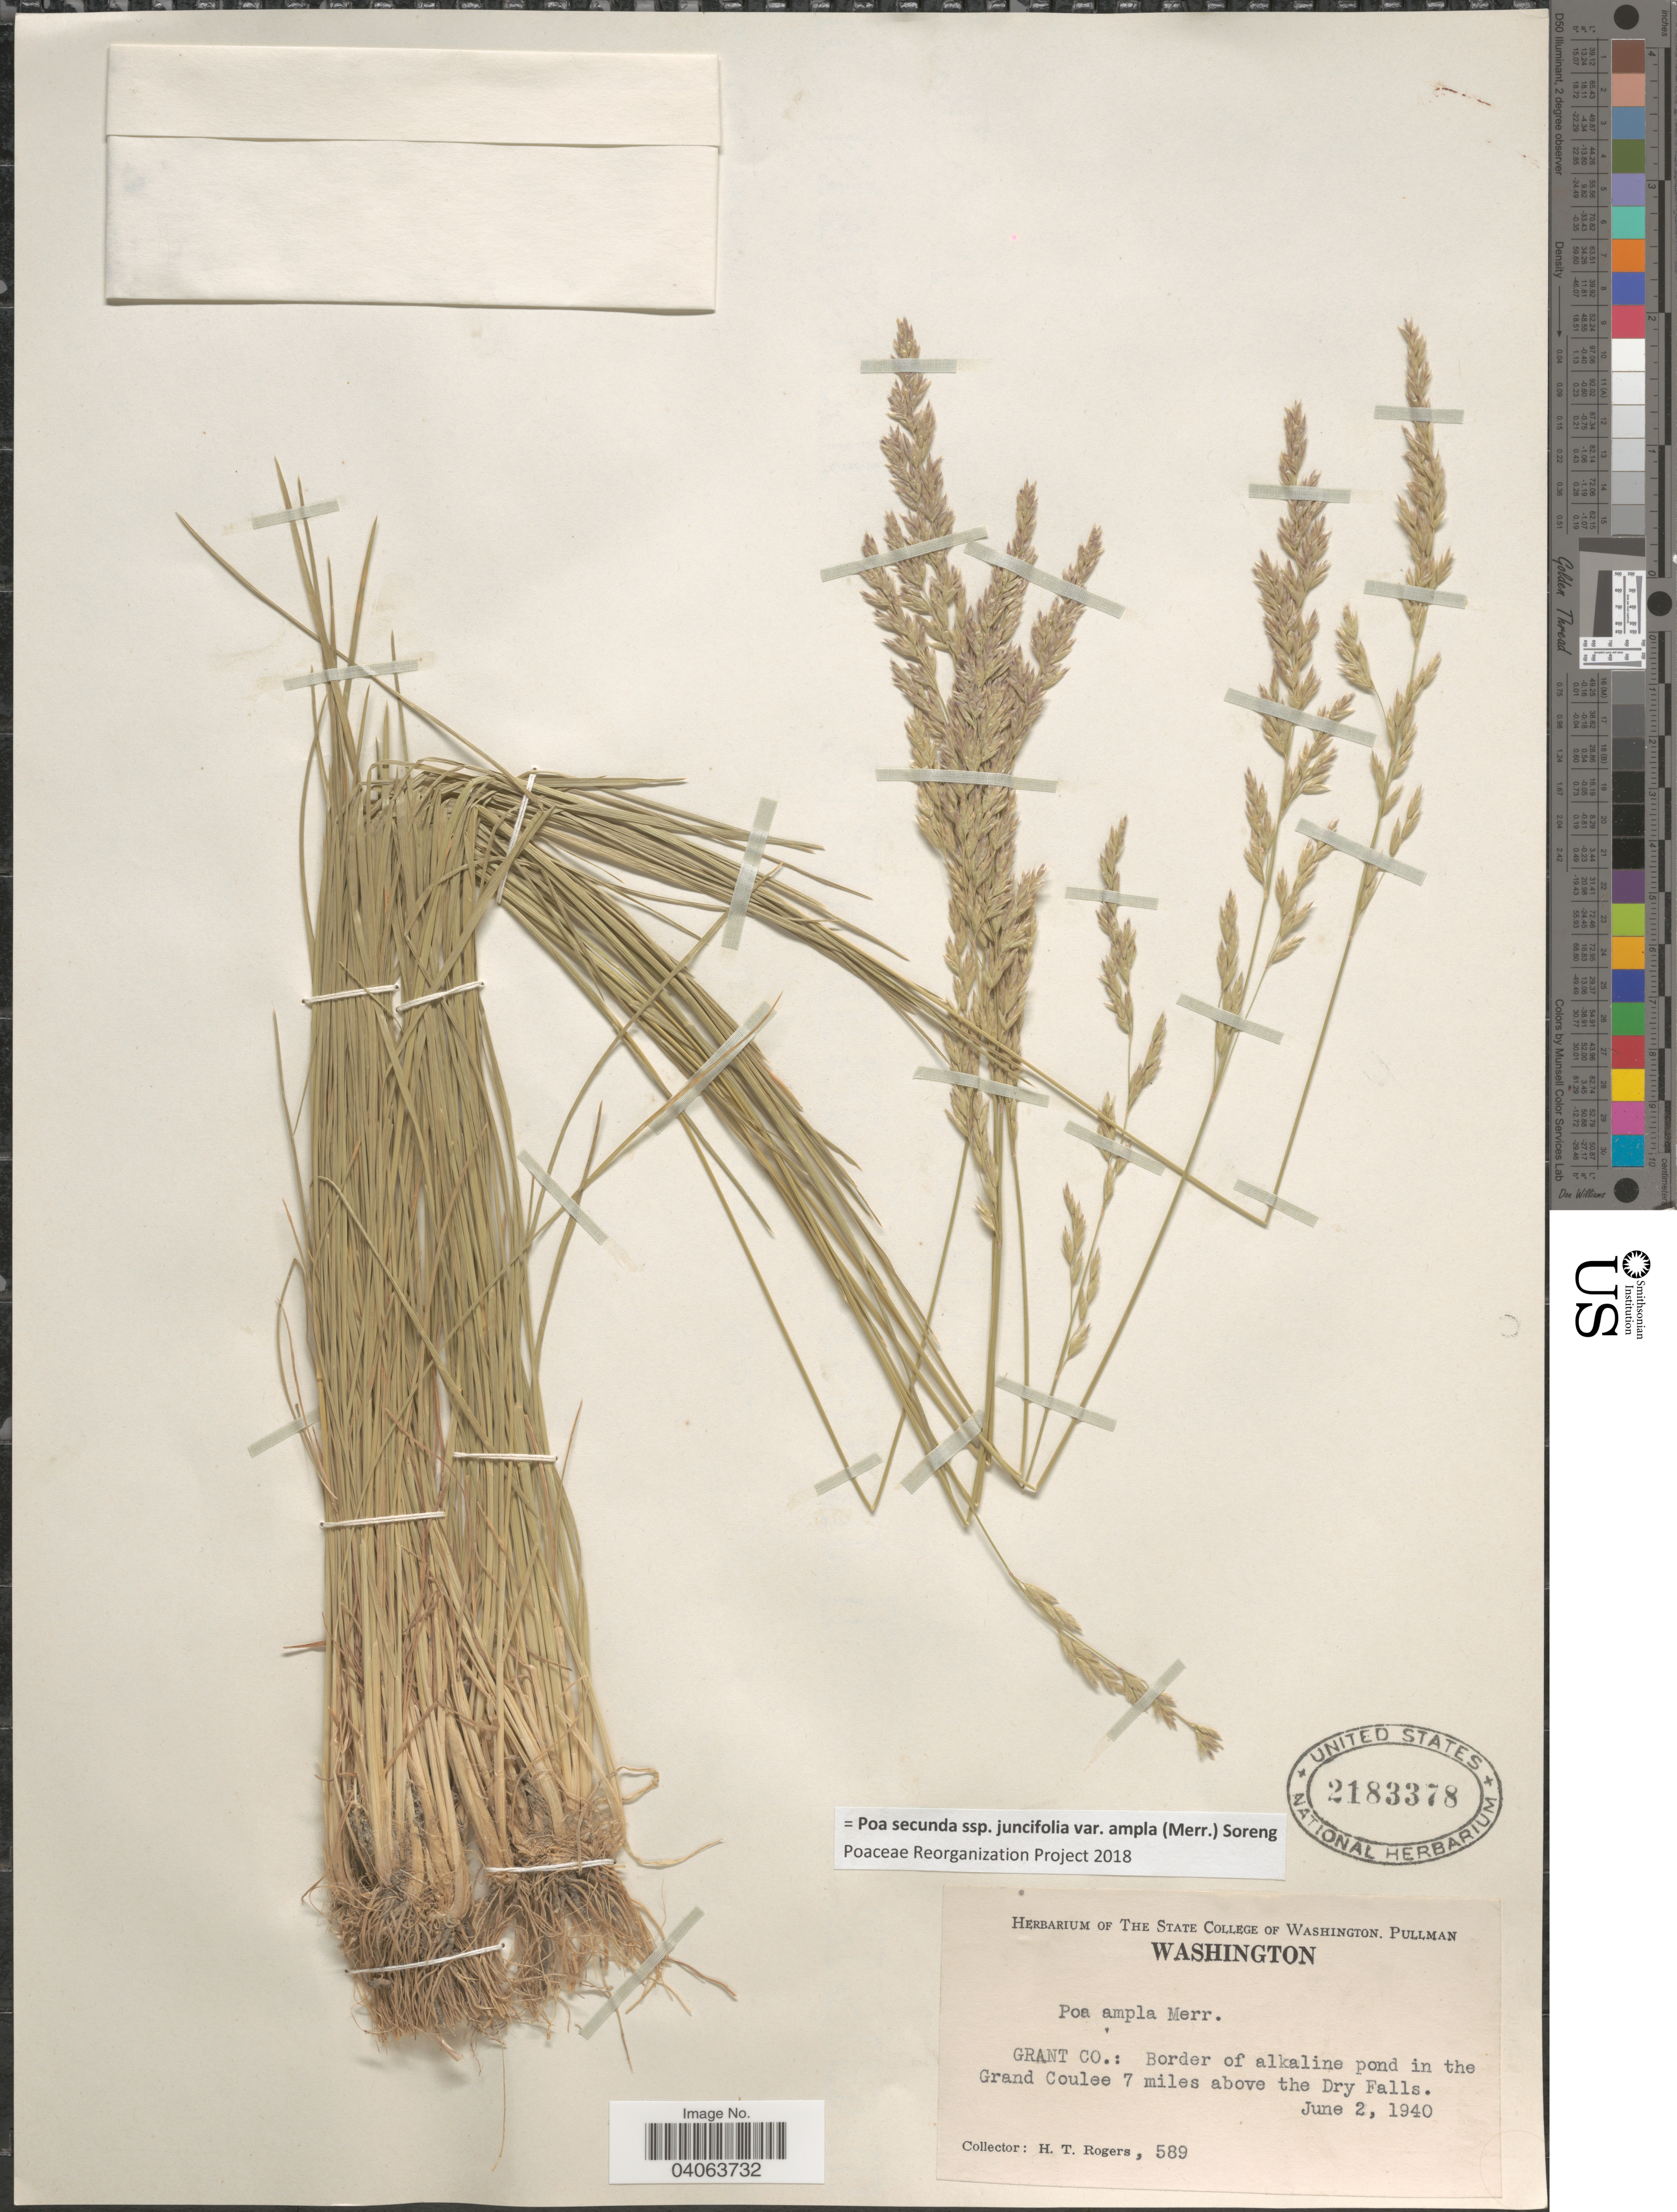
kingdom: Plantae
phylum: Tracheophyta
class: Liliopsida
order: Poales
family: Poaceae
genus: Poa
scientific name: Poa secunda subsp. juncifolia var. ampla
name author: (Merr.) Soreng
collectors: H. Rogers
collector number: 589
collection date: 1940-06-02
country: United States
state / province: Washington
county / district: Grant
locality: Grant Co.: Border of alkaline pond in the Grand Coulee 7 miles above the Dry Falls.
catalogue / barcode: US 2183378